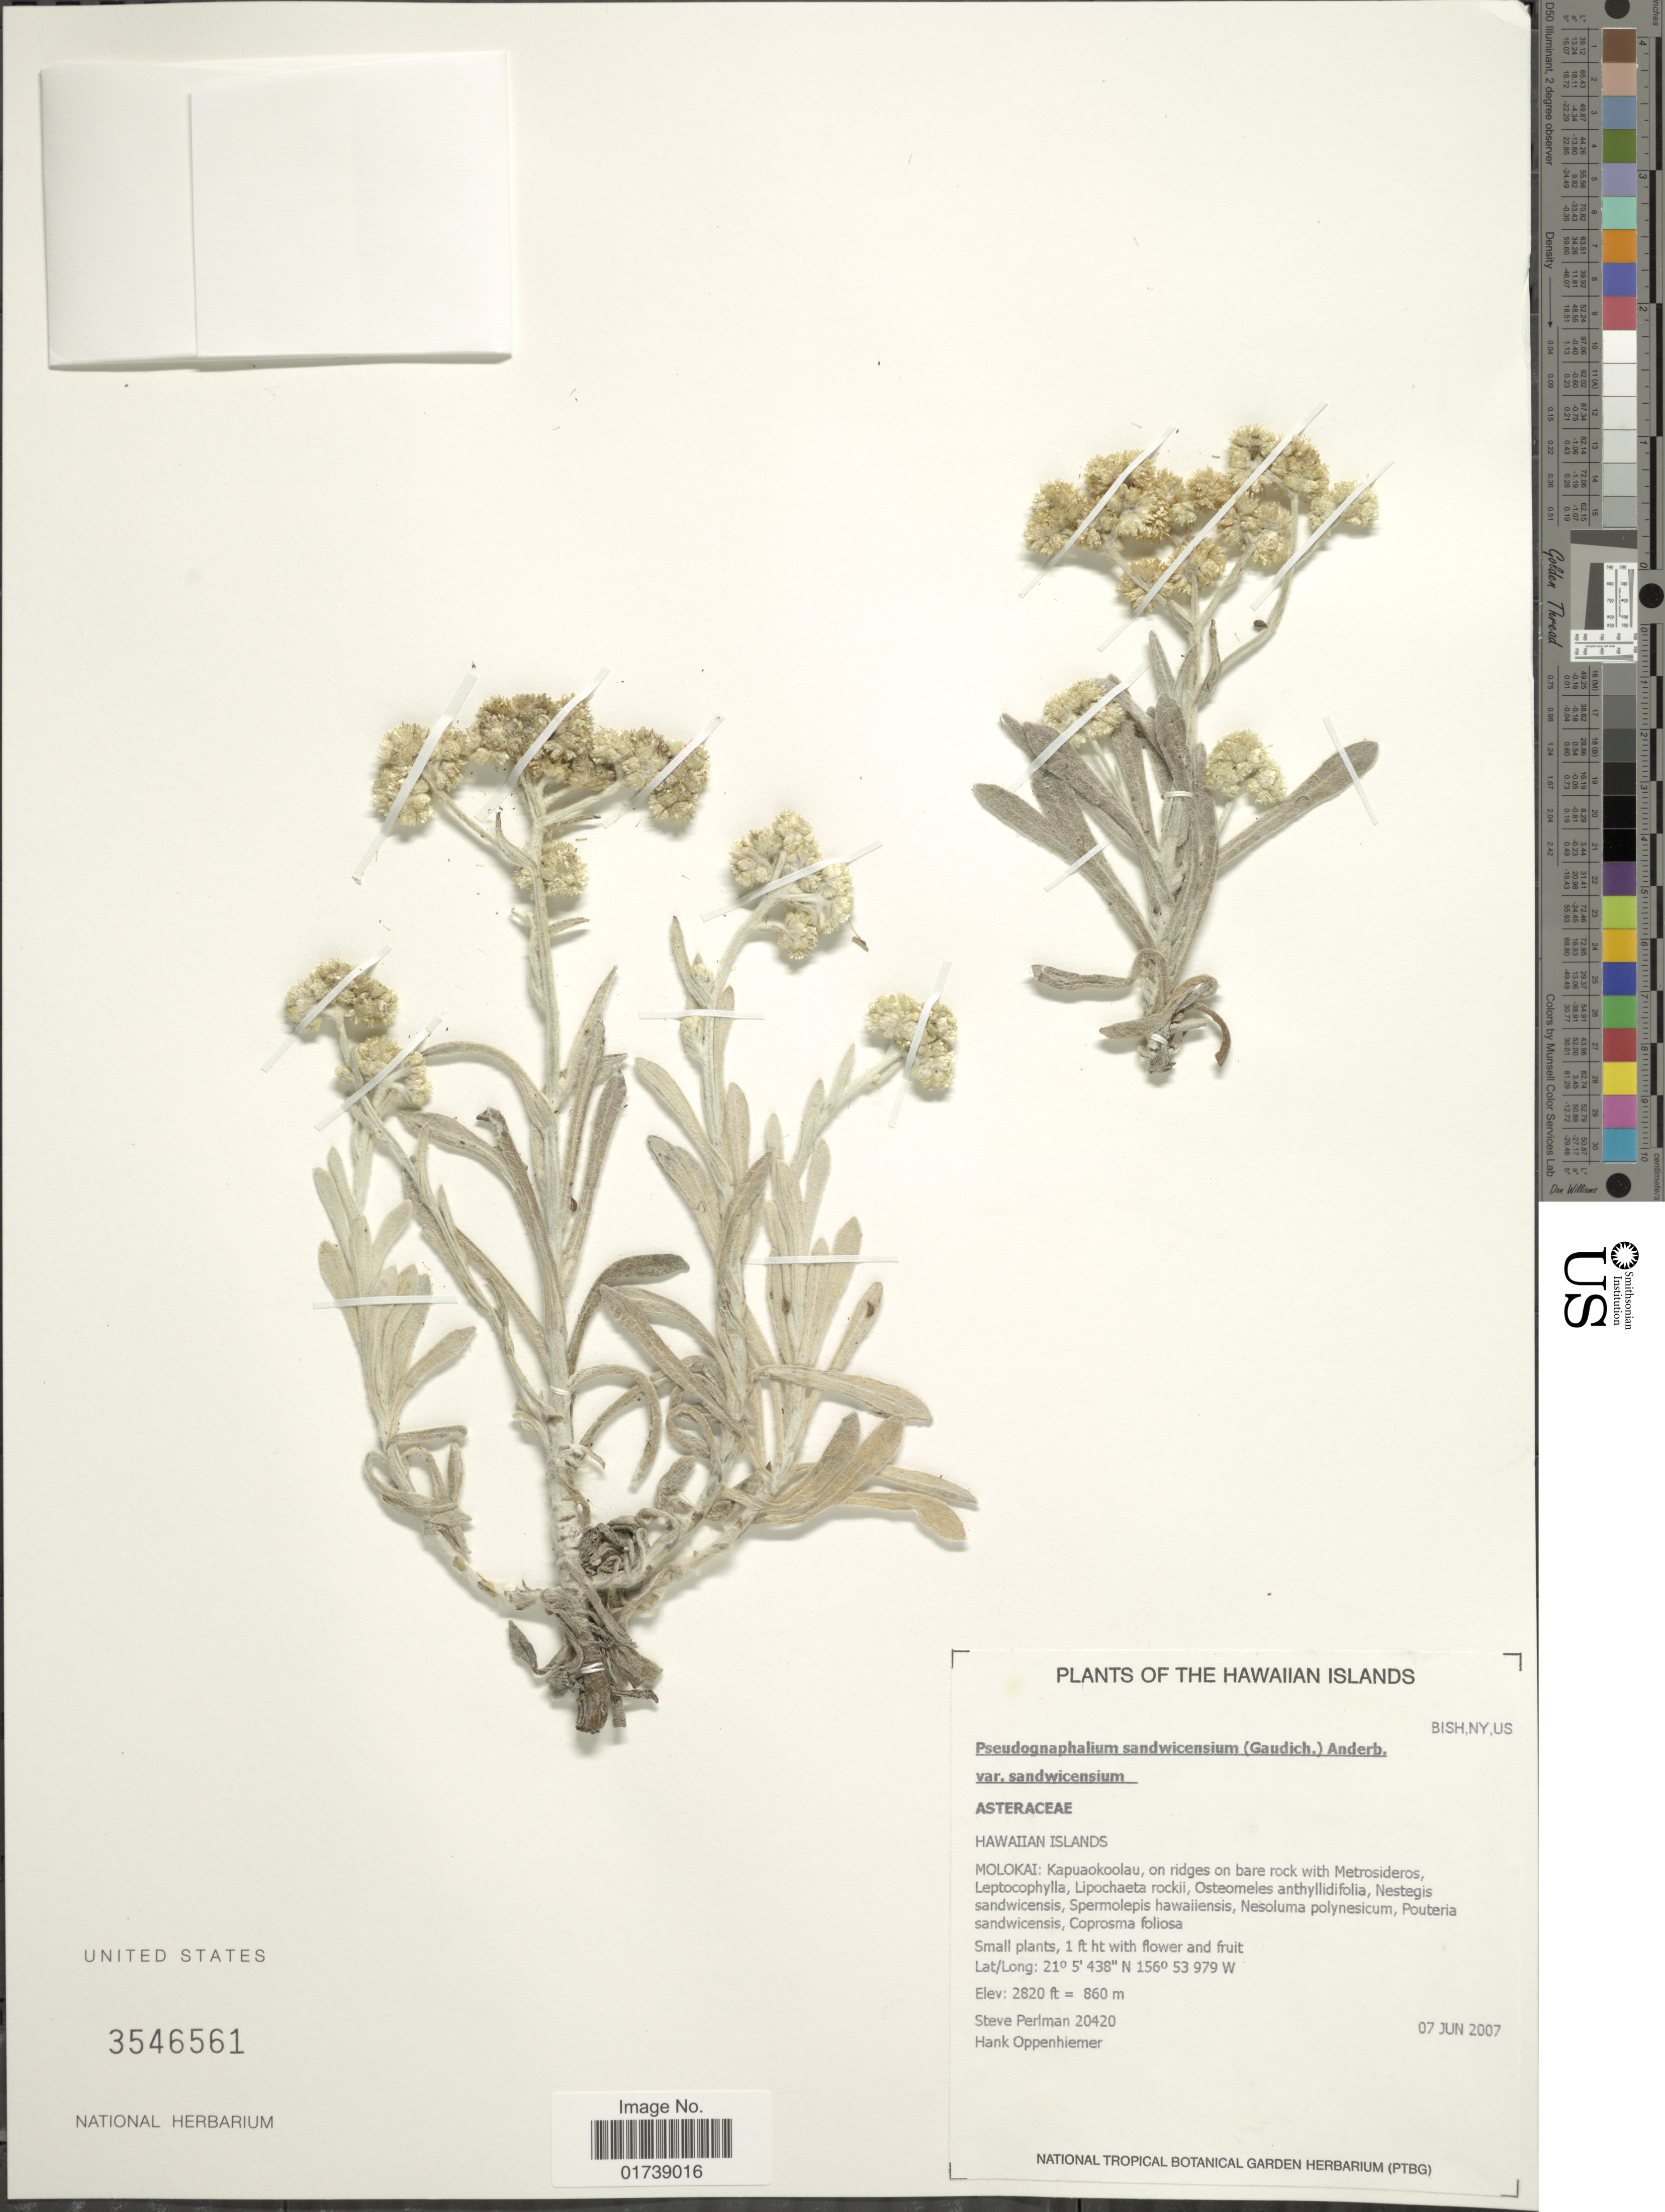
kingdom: Plantae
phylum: Tracheophyta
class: Magnoliopsida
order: Asterales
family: Asteraceae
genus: Pseudognaphalium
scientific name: Pseudognaphalium sandwicensium var. sandwicensium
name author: (Gaudich.) Anderb.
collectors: S. Perlman & H. Oppenheimer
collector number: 20420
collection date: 2007-06-07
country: United States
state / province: Hawaii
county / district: Maui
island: Moloka'i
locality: Kaouaokoolau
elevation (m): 860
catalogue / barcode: US 3546561